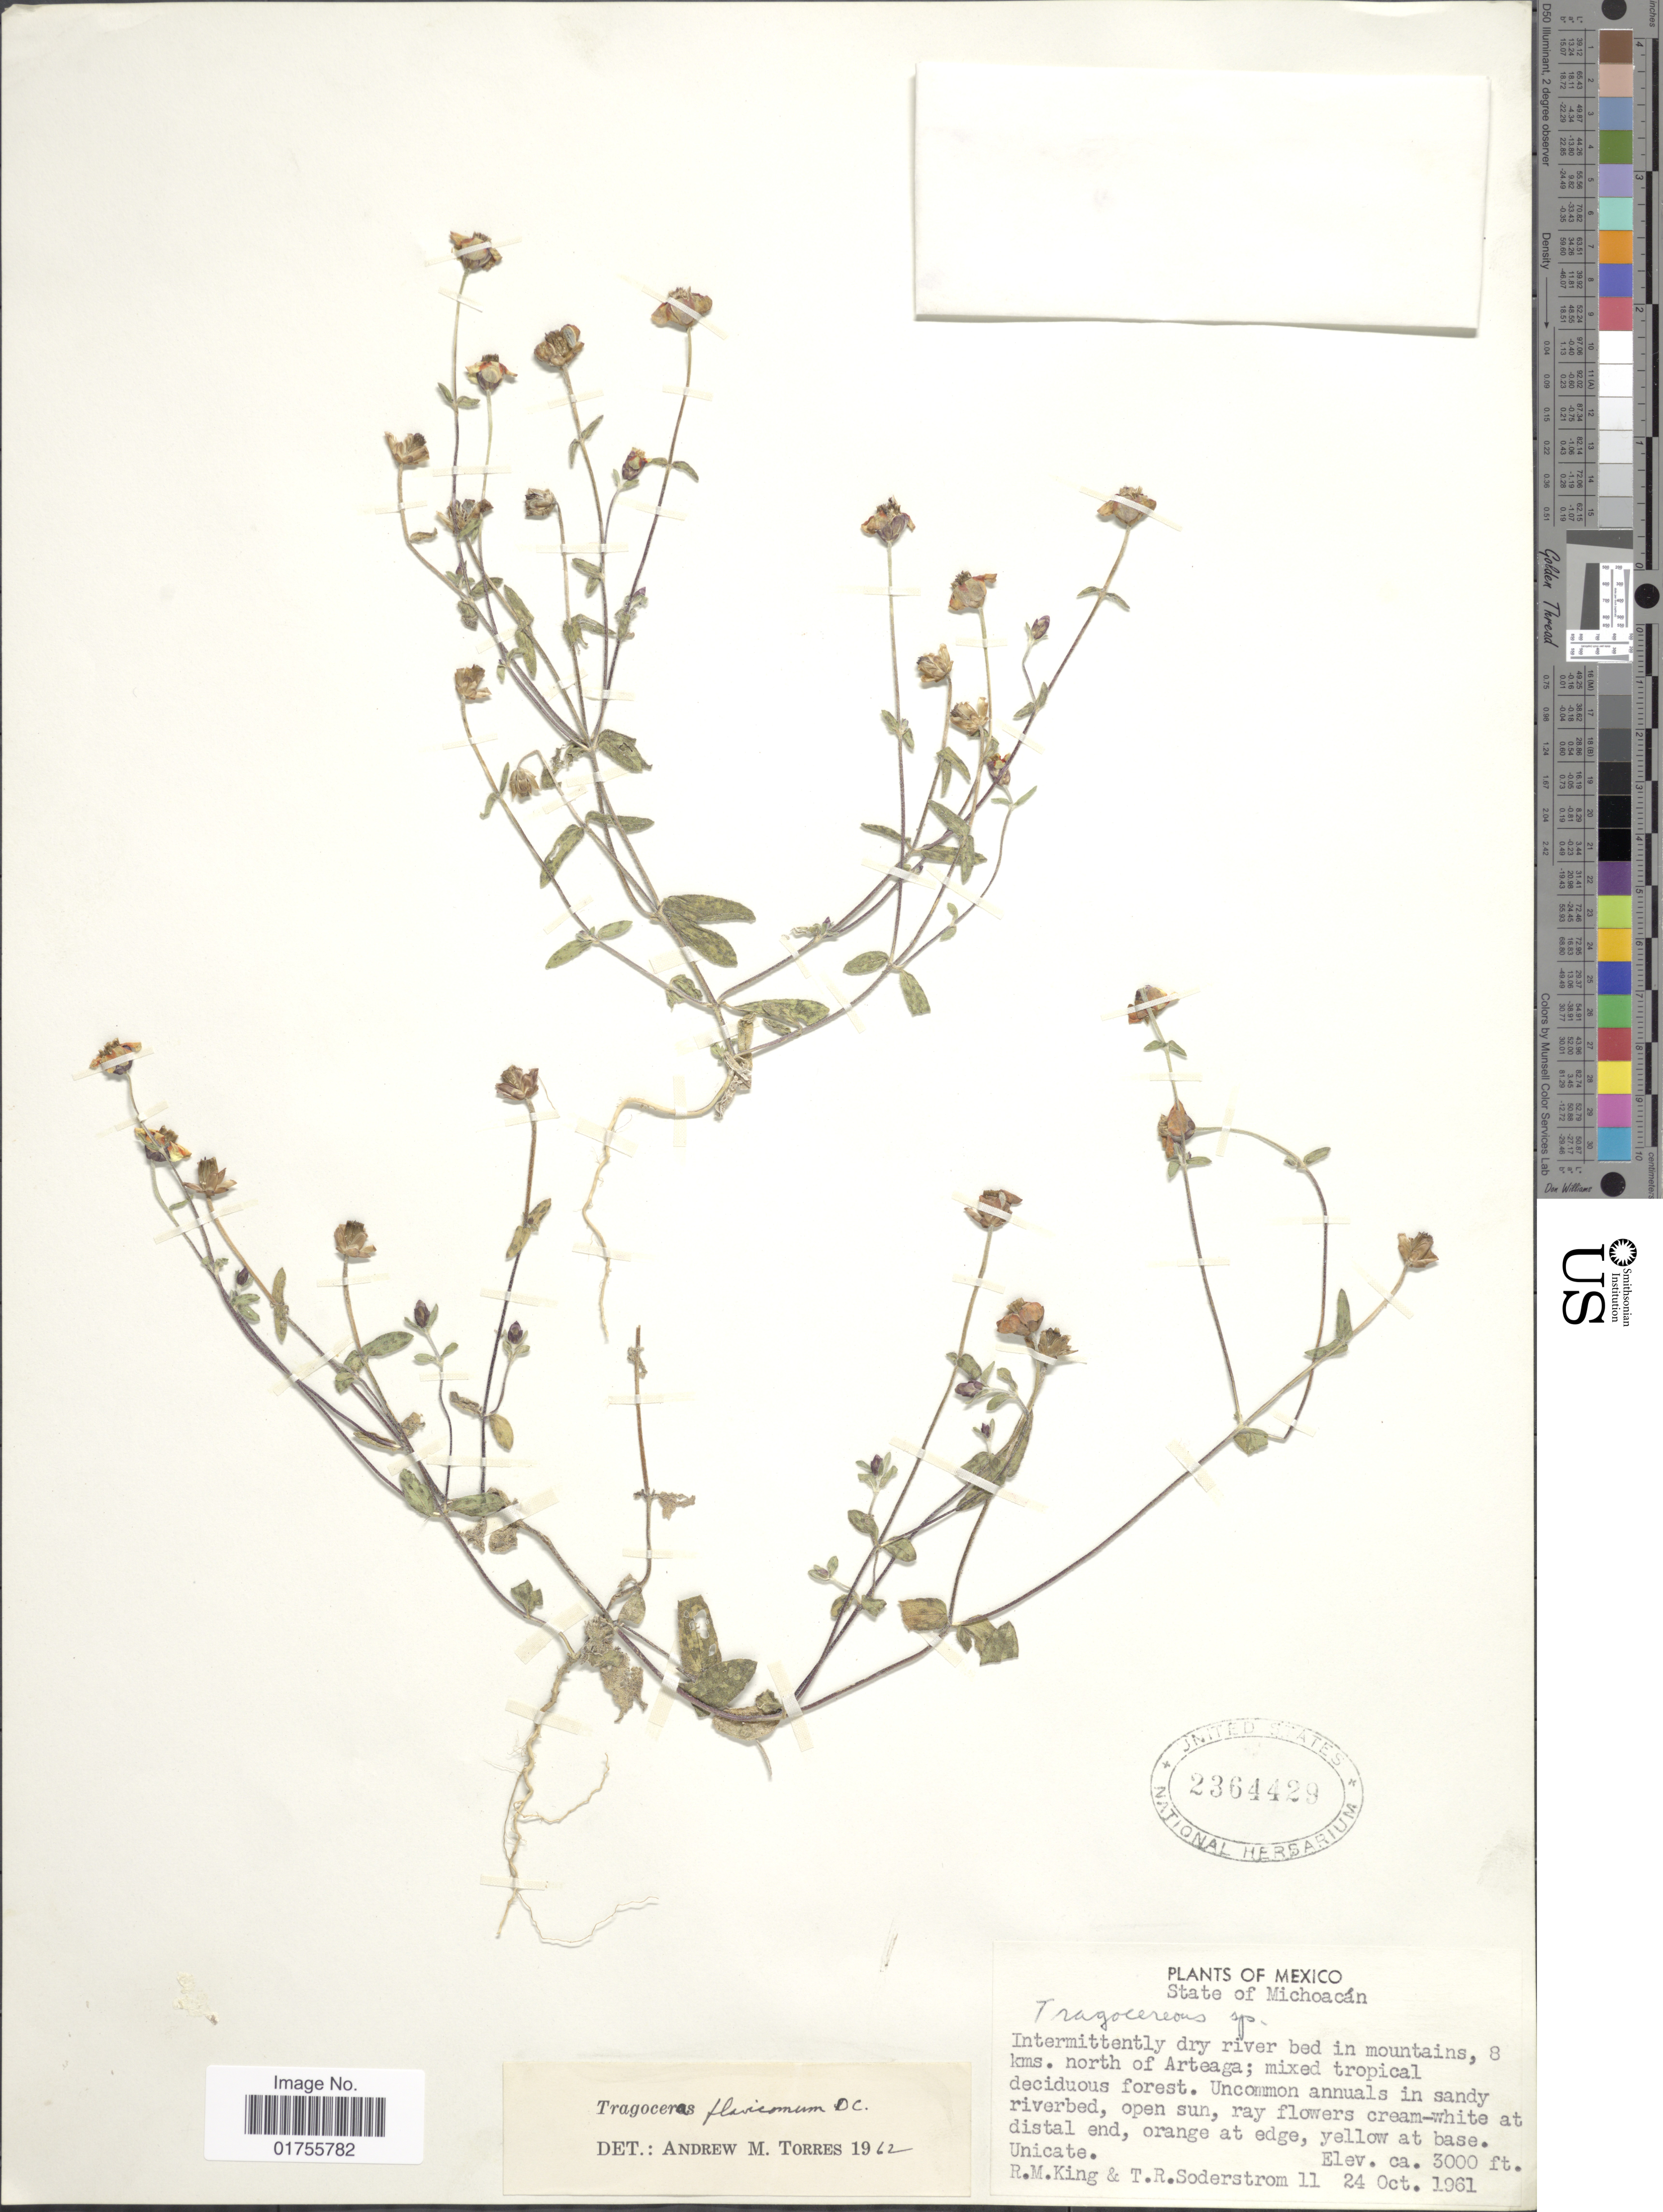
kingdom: Plantae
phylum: Tracheophyta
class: Magnoliopsida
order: Asterales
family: Asteraceae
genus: Tragoceros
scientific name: Tragoceros flavicomum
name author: DC.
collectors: R. M. King & T. R. Soderstrom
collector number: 11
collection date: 1961-10-24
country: Mexico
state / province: Michoacán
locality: Intermittently dry river bed in mountains, 8 kms north of Arteaga;mixed tropical deciduous forest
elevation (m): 914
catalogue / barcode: US 2364429